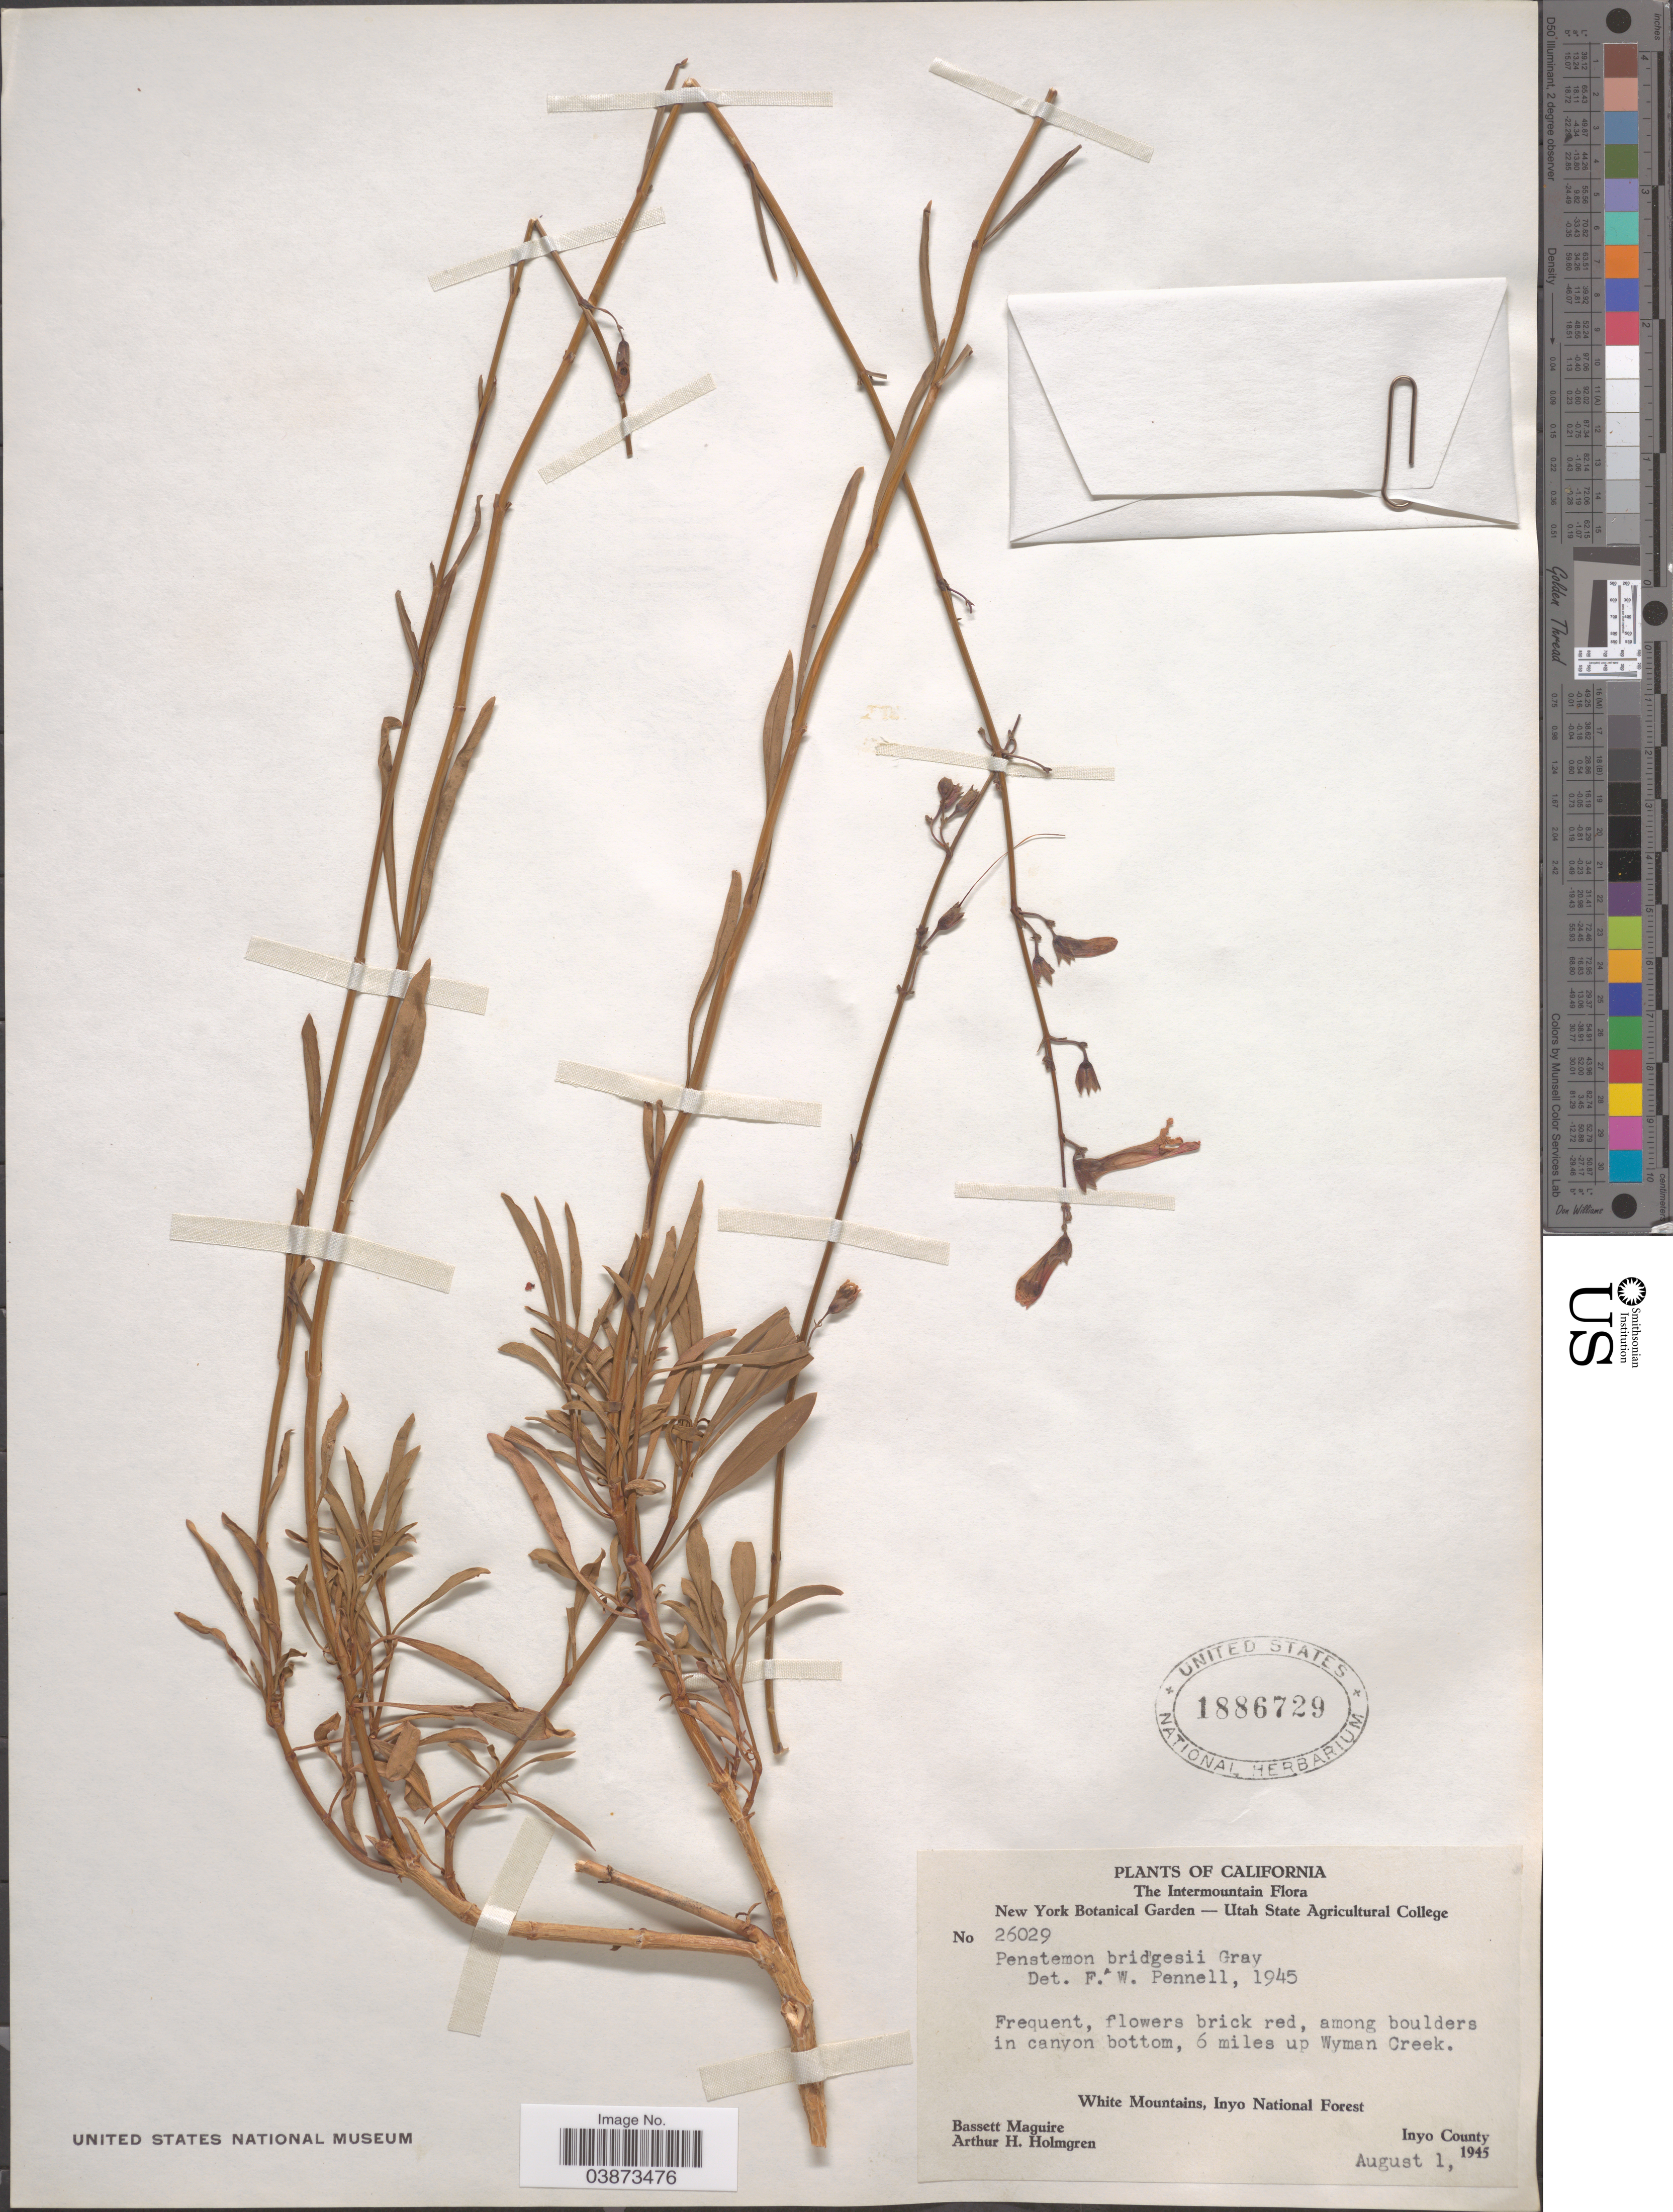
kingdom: Plantae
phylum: Tracheophyta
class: Magnoliopsida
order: Lamiales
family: Plantaginaceae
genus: Penstemon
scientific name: Penstemon bridgesii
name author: A. Gray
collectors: B. Maguire & A. H. Holmgren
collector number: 26029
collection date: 1945-08-01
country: United States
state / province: California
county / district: Inyo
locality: The Intermountain. 6 miles up Wyman Creek. White Mountains, Inyo National Forest. Inyo County.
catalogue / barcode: US 1886729